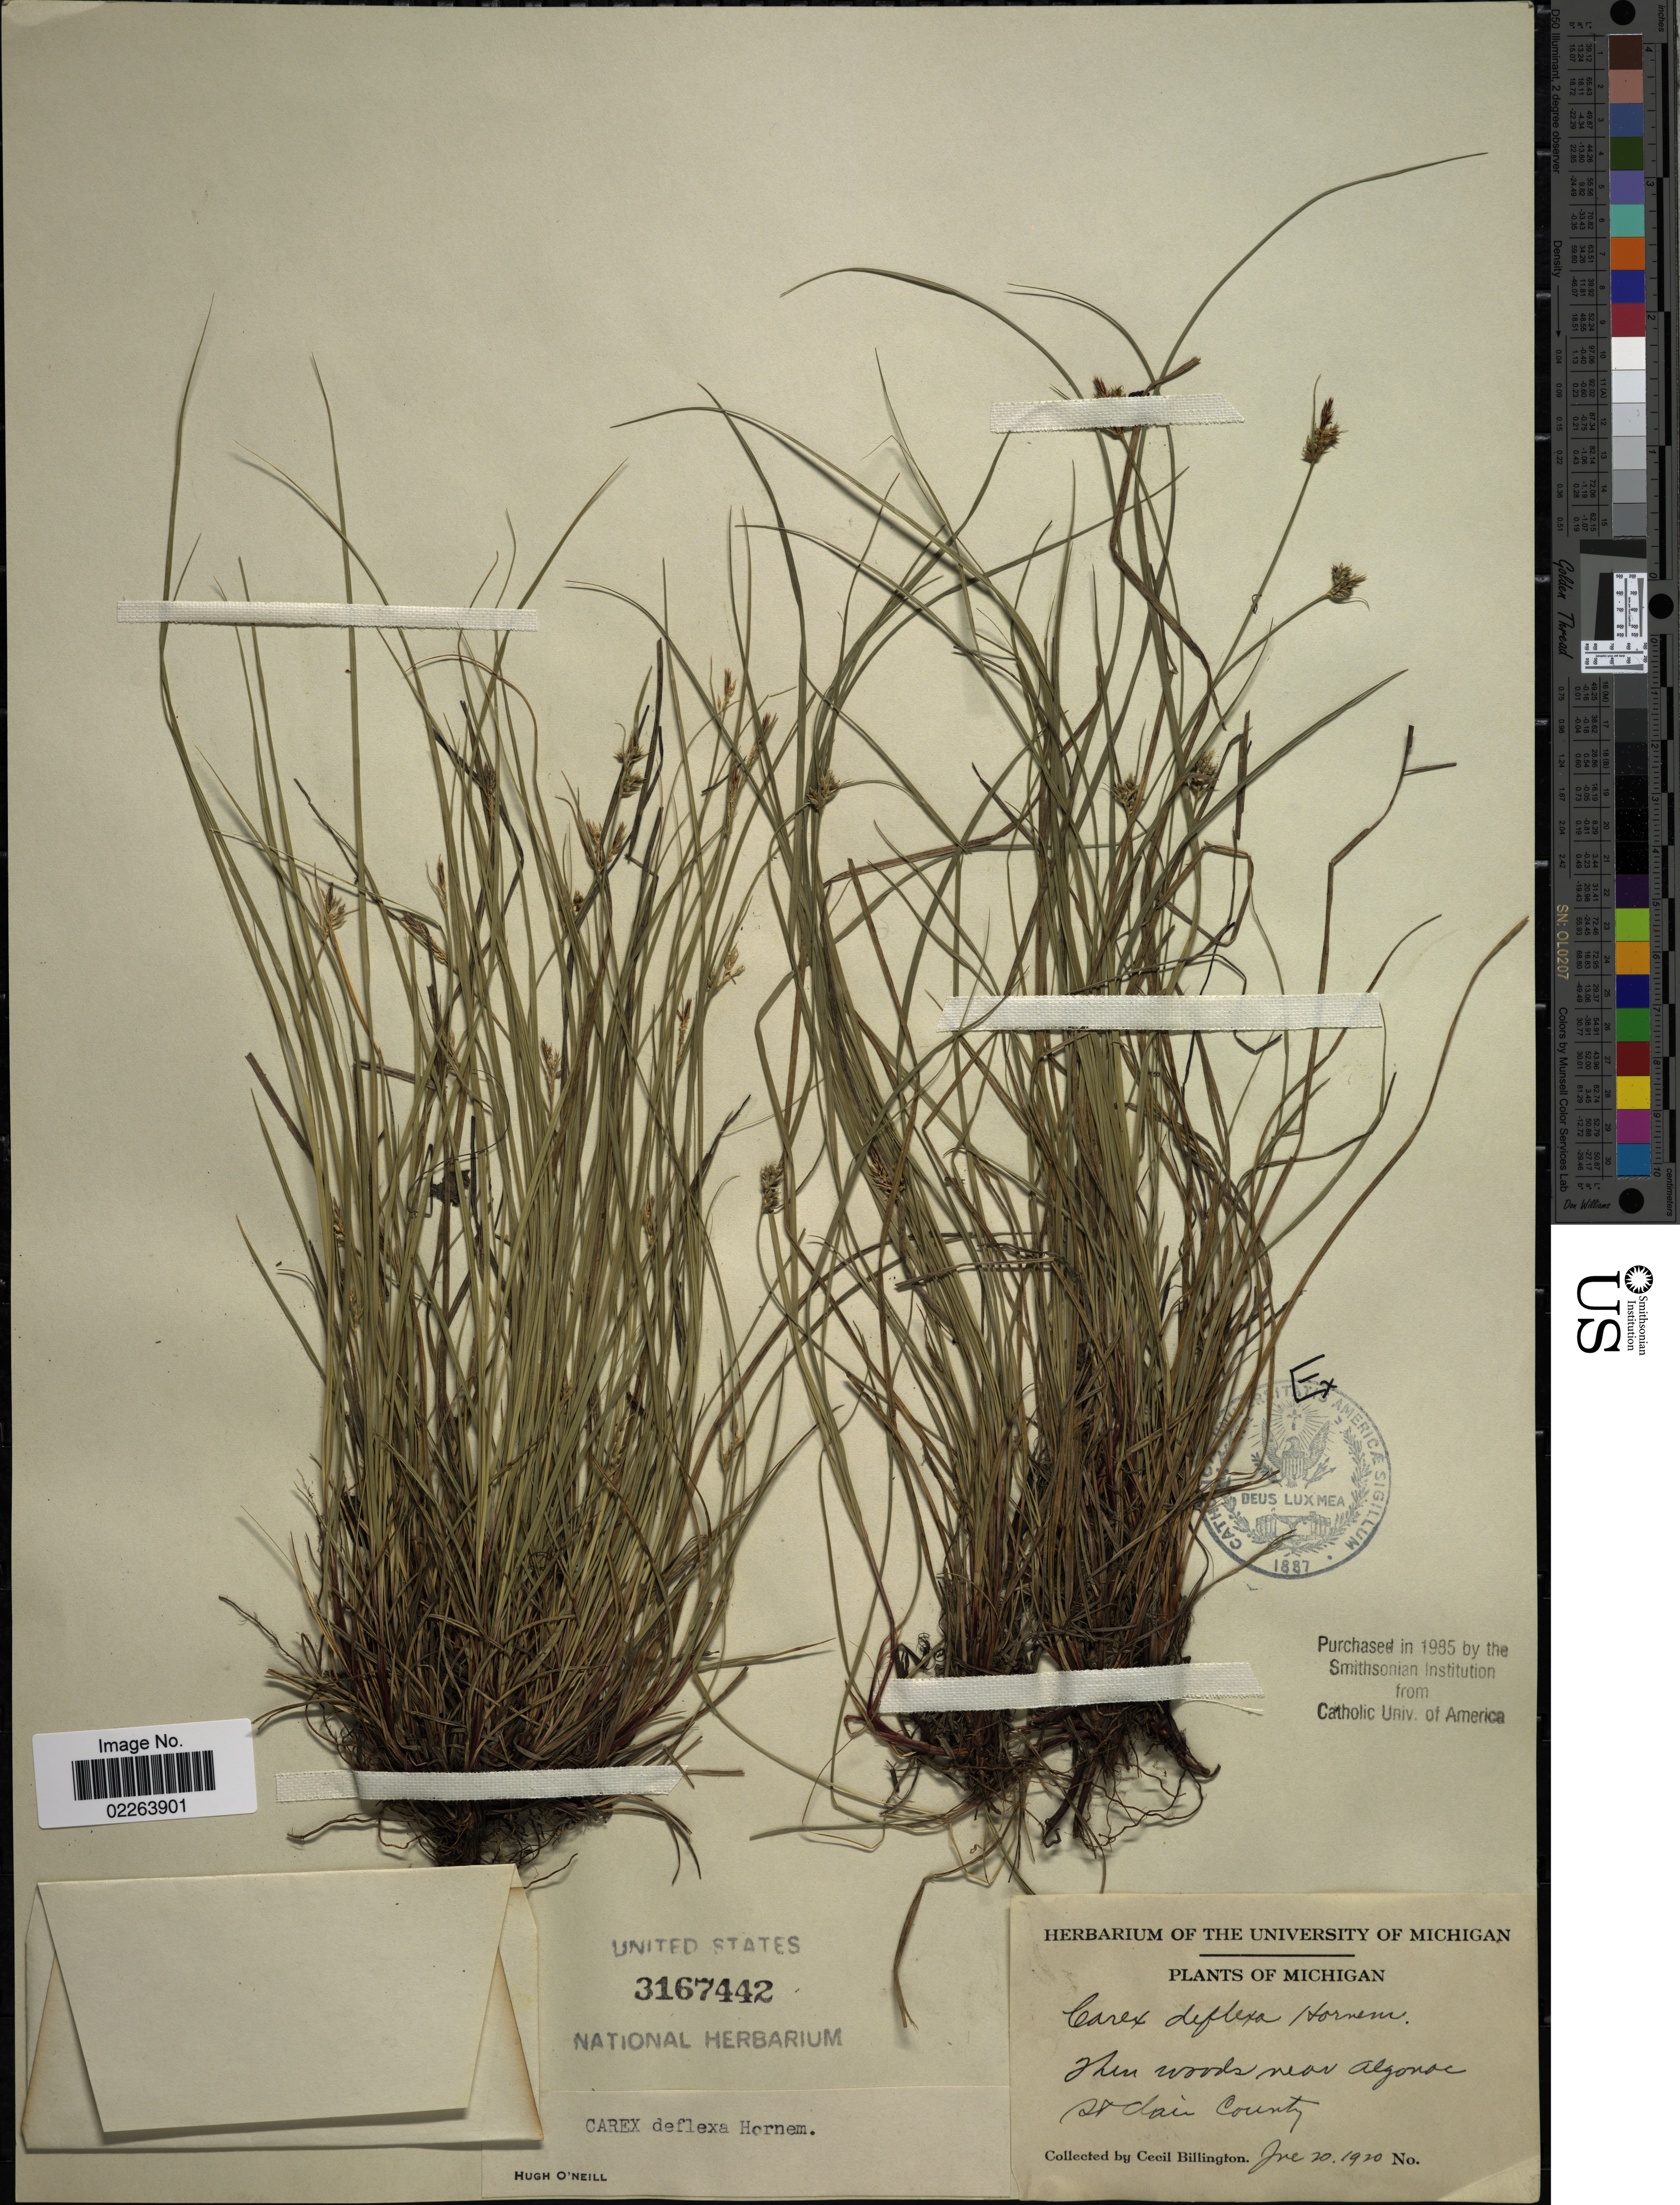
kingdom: Plantae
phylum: Tracheophyta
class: Liliopsida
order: Poales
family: Cyperaceae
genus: Carex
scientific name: Carex deflexa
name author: Hornem.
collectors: C. Billington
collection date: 1920-06-20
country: United States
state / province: Michigan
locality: Thin woods near Algonac St Clair County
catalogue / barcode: US 3167442